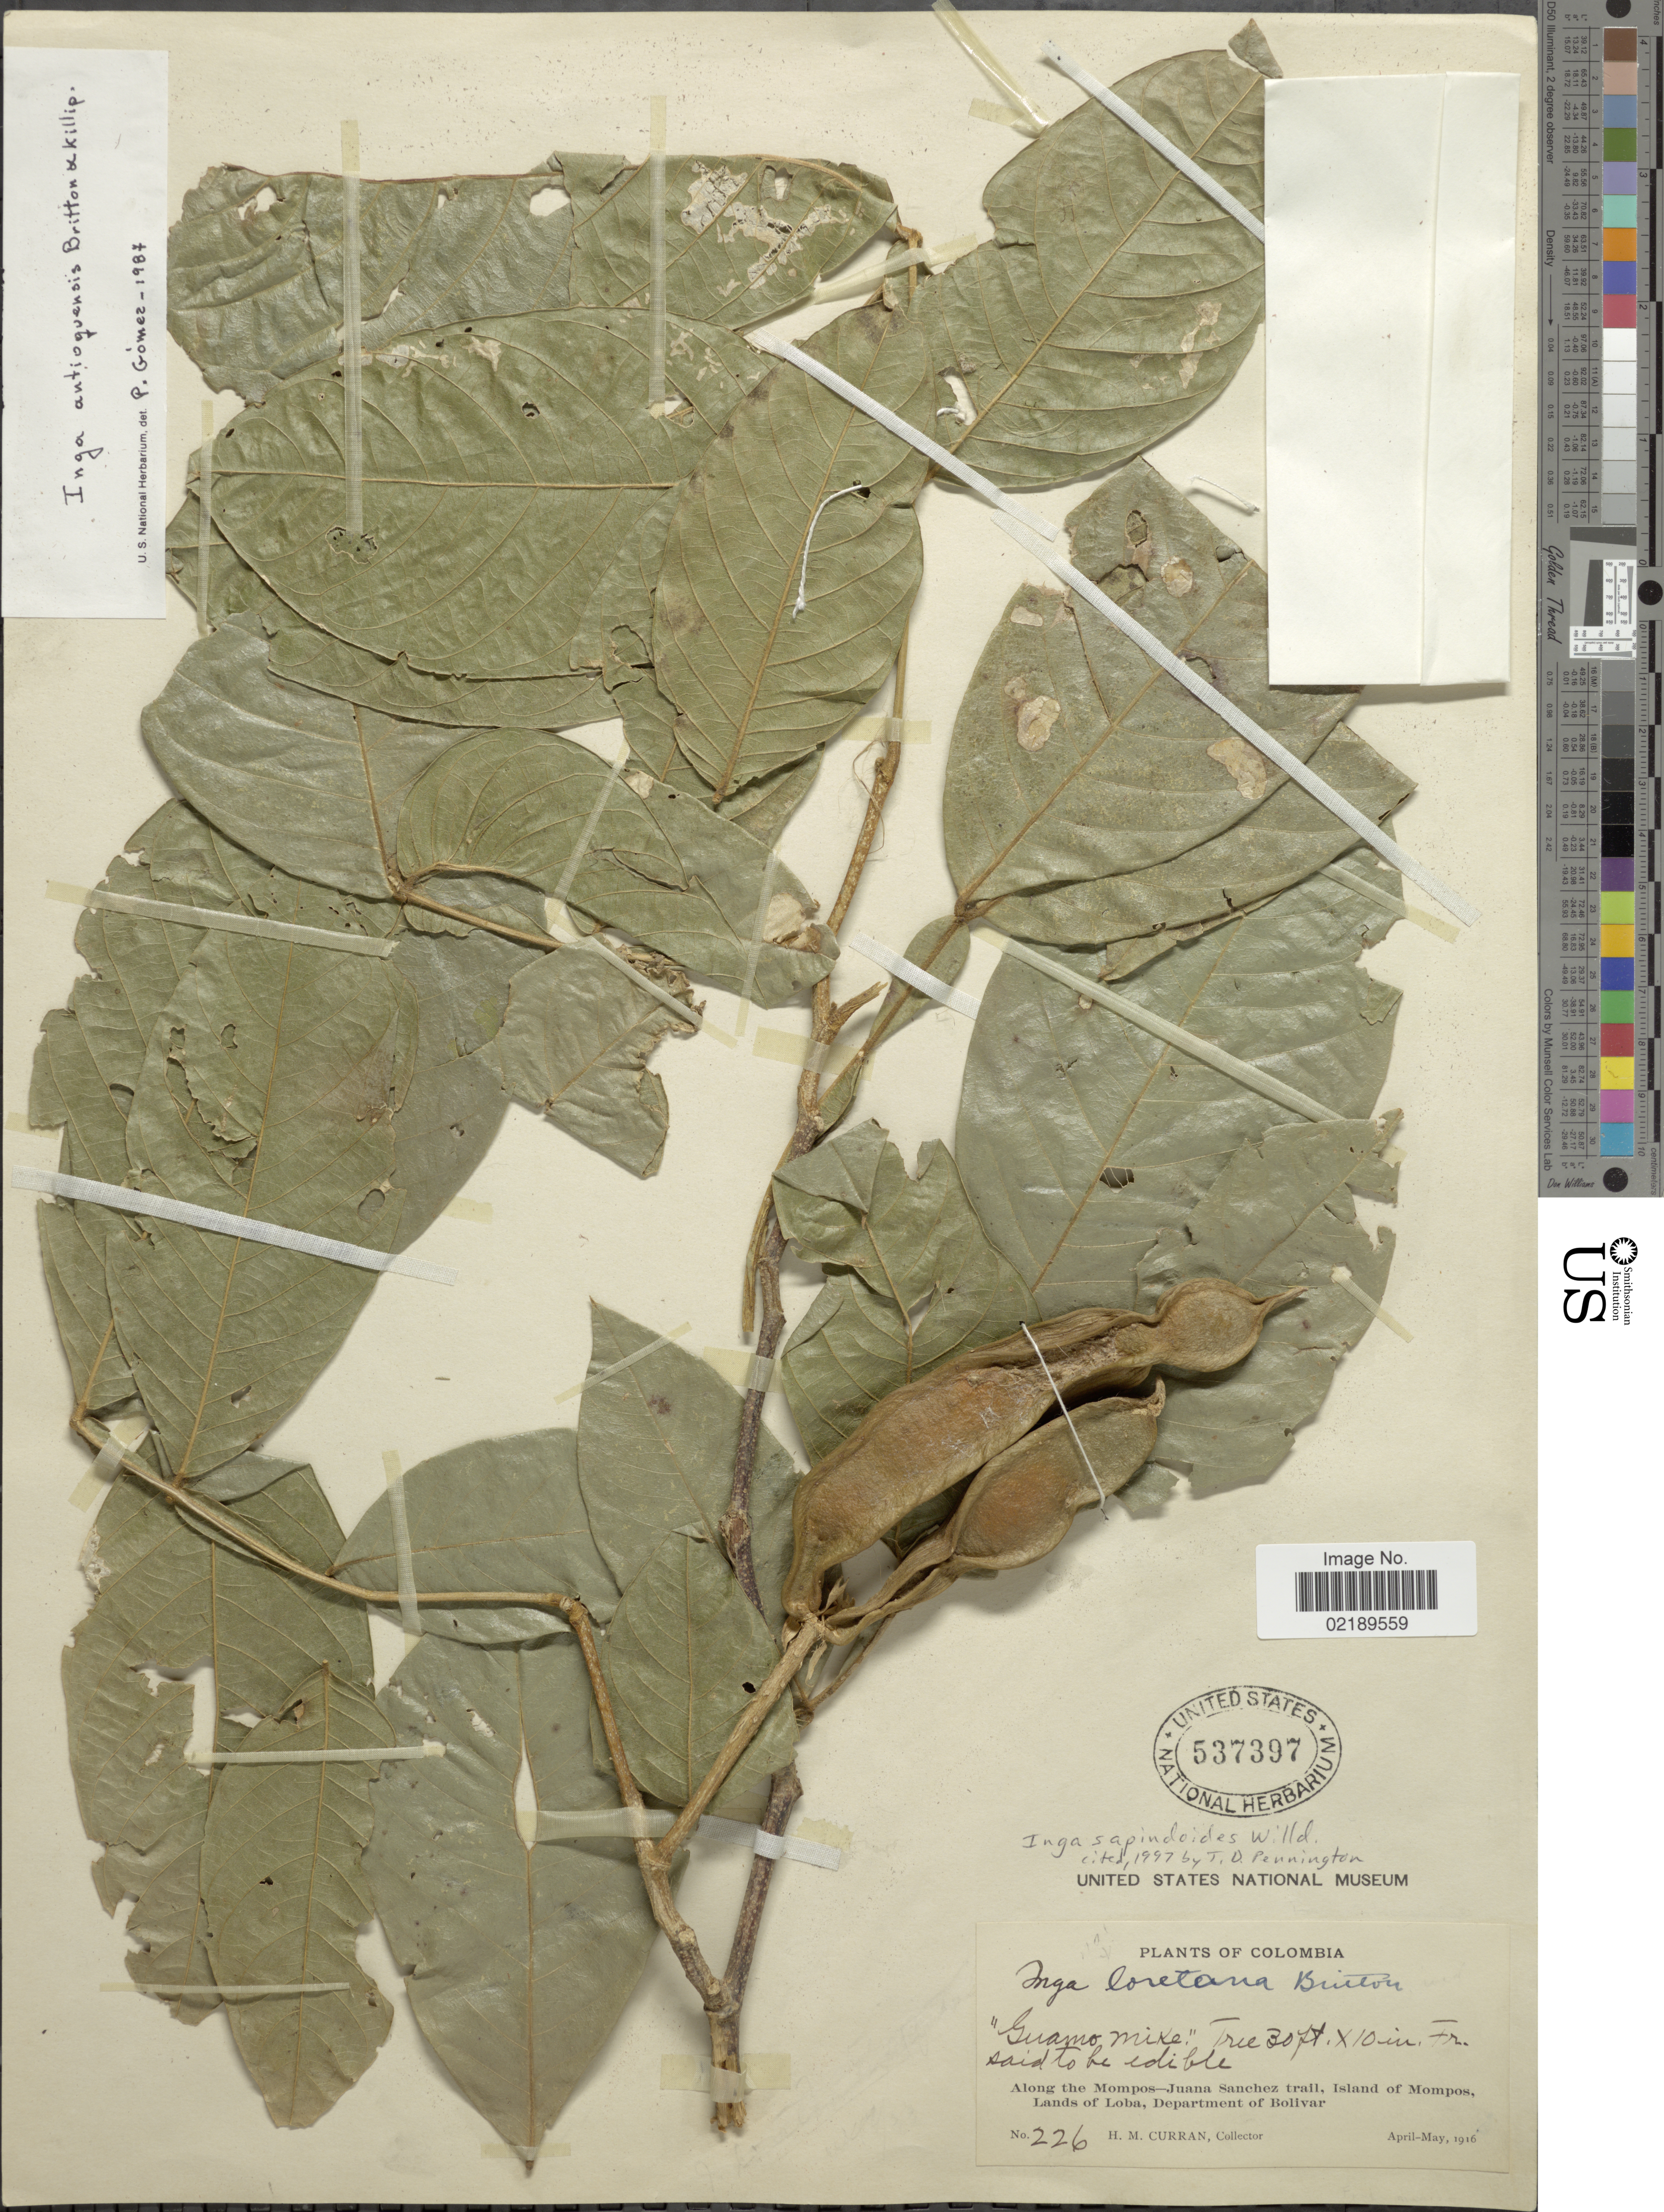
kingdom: Plantae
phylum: Tracheophyta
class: Magnoliopsida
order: Fabales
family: Fabaceae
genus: Inga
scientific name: Inga sapindoides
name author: Willd.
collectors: H. M. Curran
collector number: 226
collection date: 1916-04/1916-05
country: Colombia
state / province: Bolívar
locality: Along the Mompos-Juana Sanchez trail, island of Mompos, Lands of Loba.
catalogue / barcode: US 537397